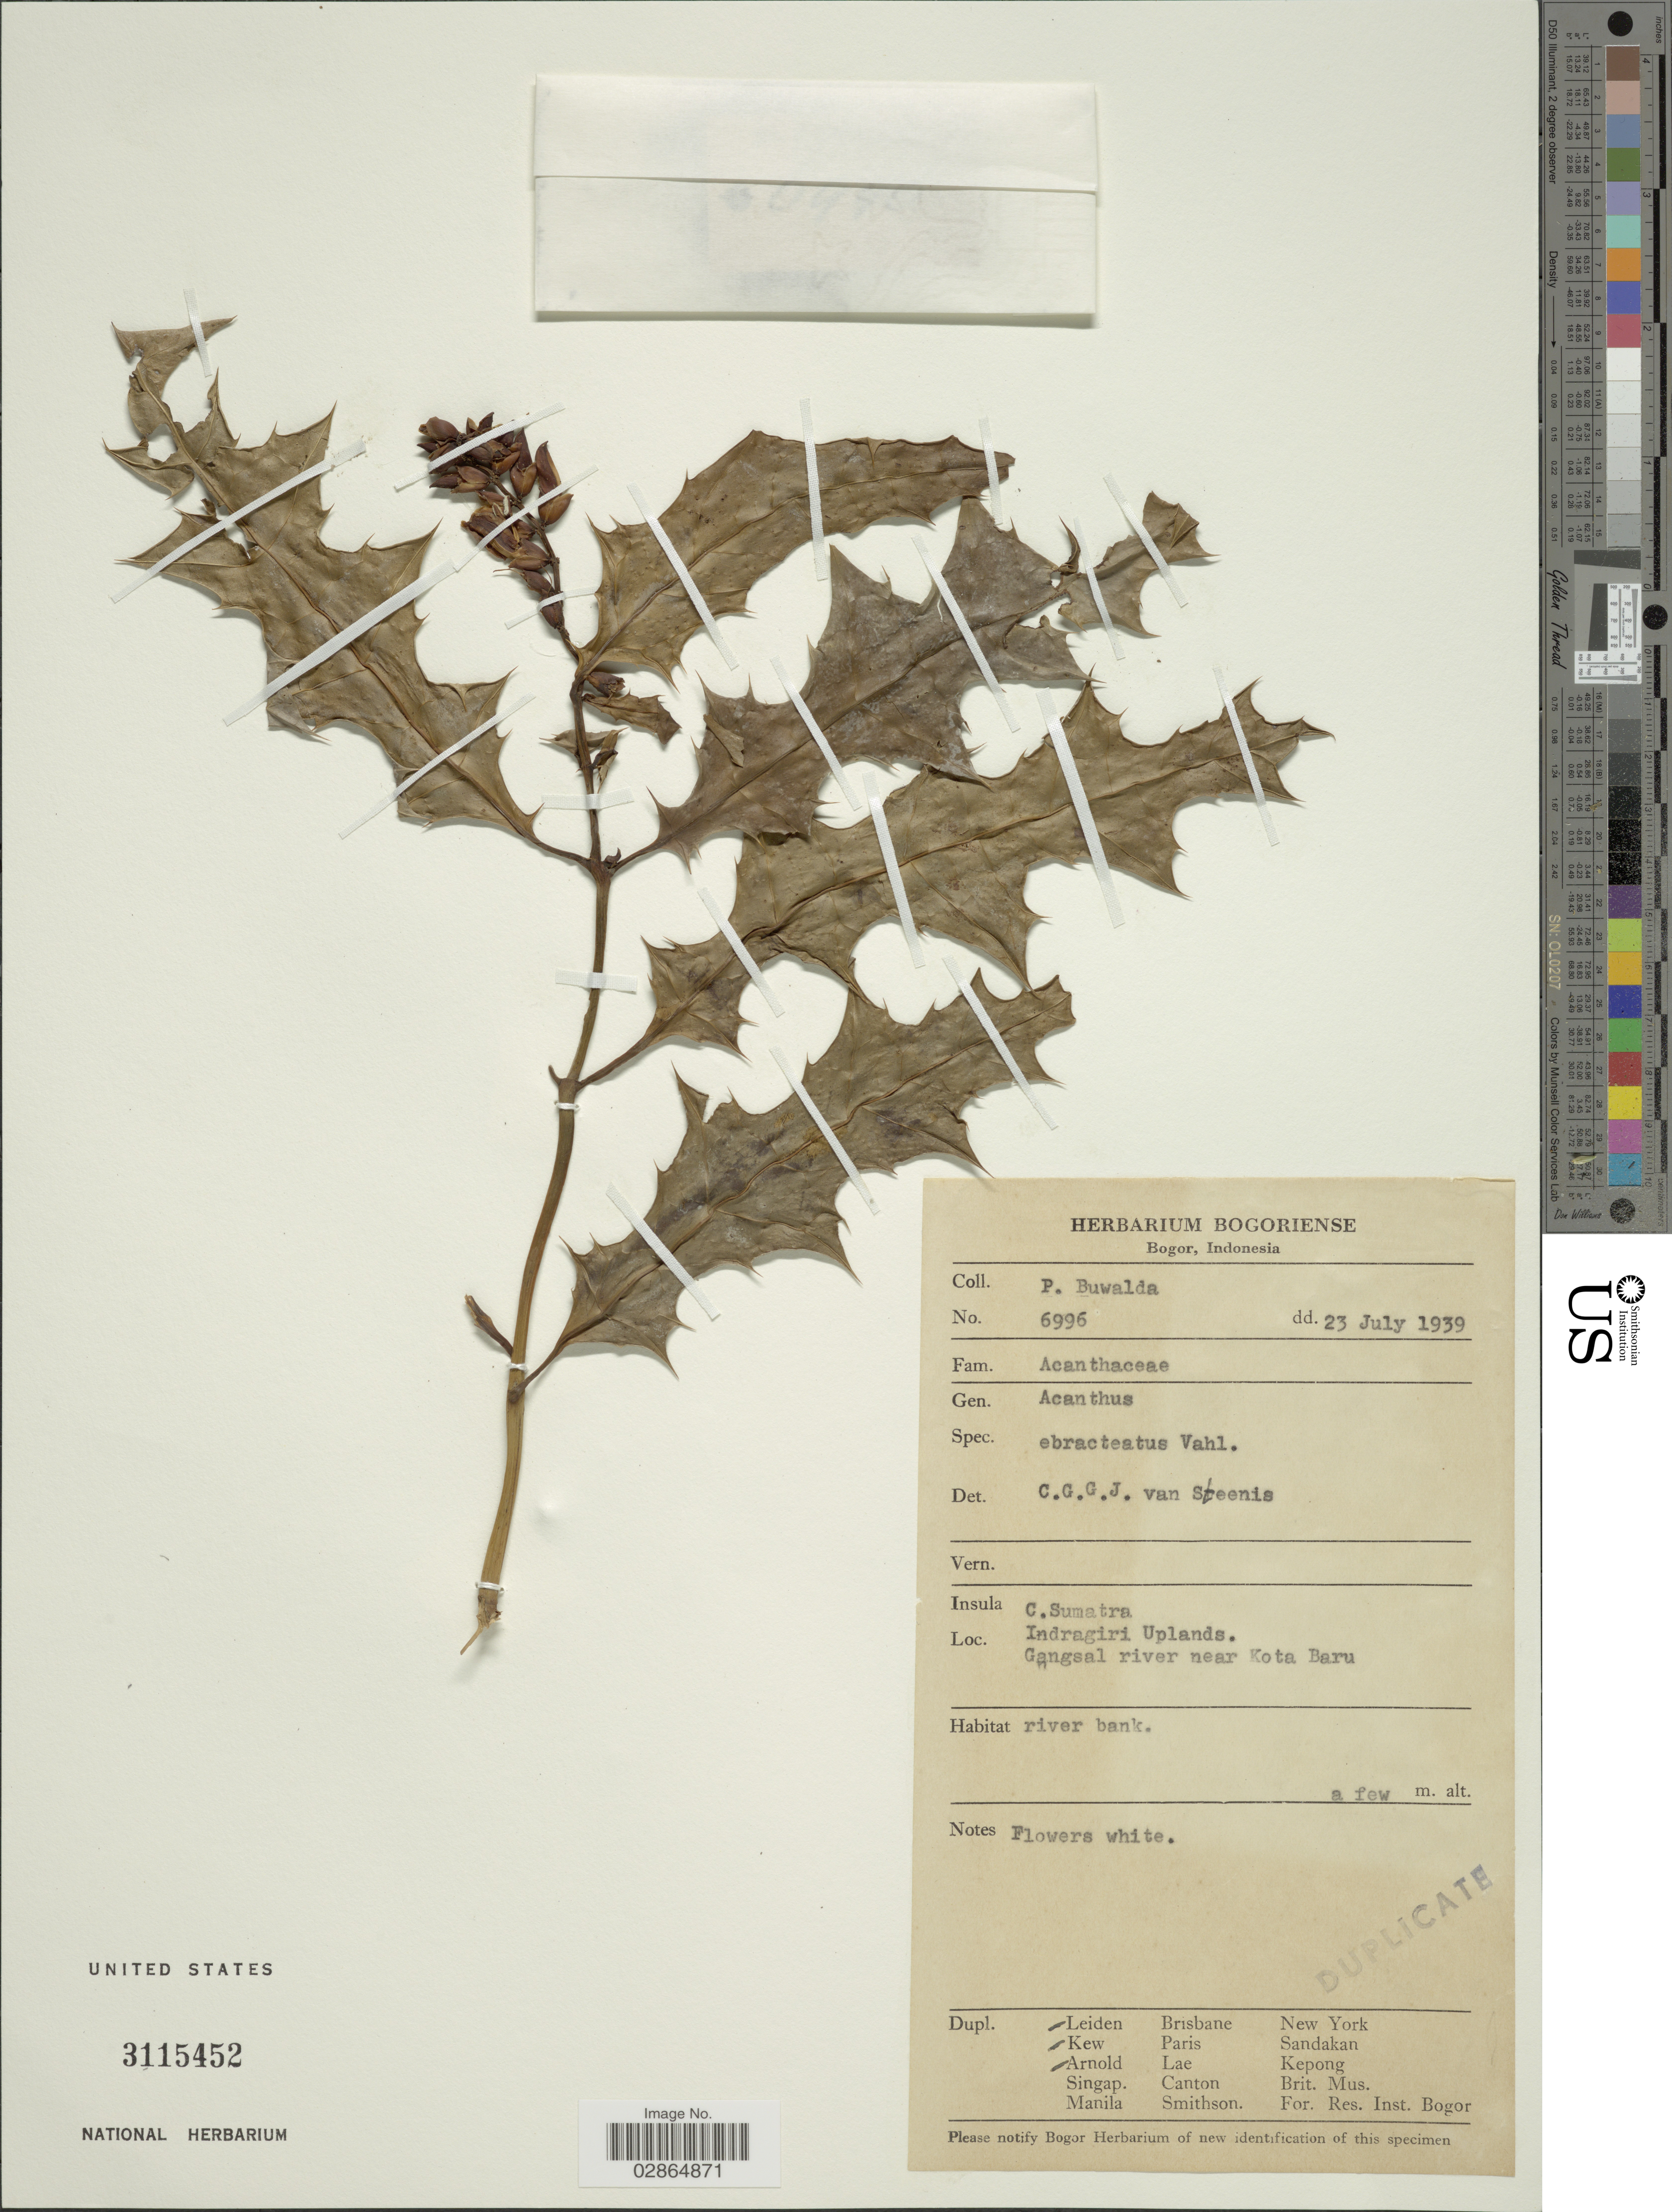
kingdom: Plantae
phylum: Tracheophyta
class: Magnoliopsida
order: Lamiales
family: Acanthaceae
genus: Acanthus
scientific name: Acanthus ebracteatus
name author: Vahl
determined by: Wagner, W. L., (BOT), Smithsonian Institution - National Museum of Natural History (UNITED STATES)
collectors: P. Buwalda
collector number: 6996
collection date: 1939-07-23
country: Indonesia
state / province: Sumatra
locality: C. Sumatra, Indragiri Uplands, Gangsal river near Kota Baru.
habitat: River bank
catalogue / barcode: US 3115452